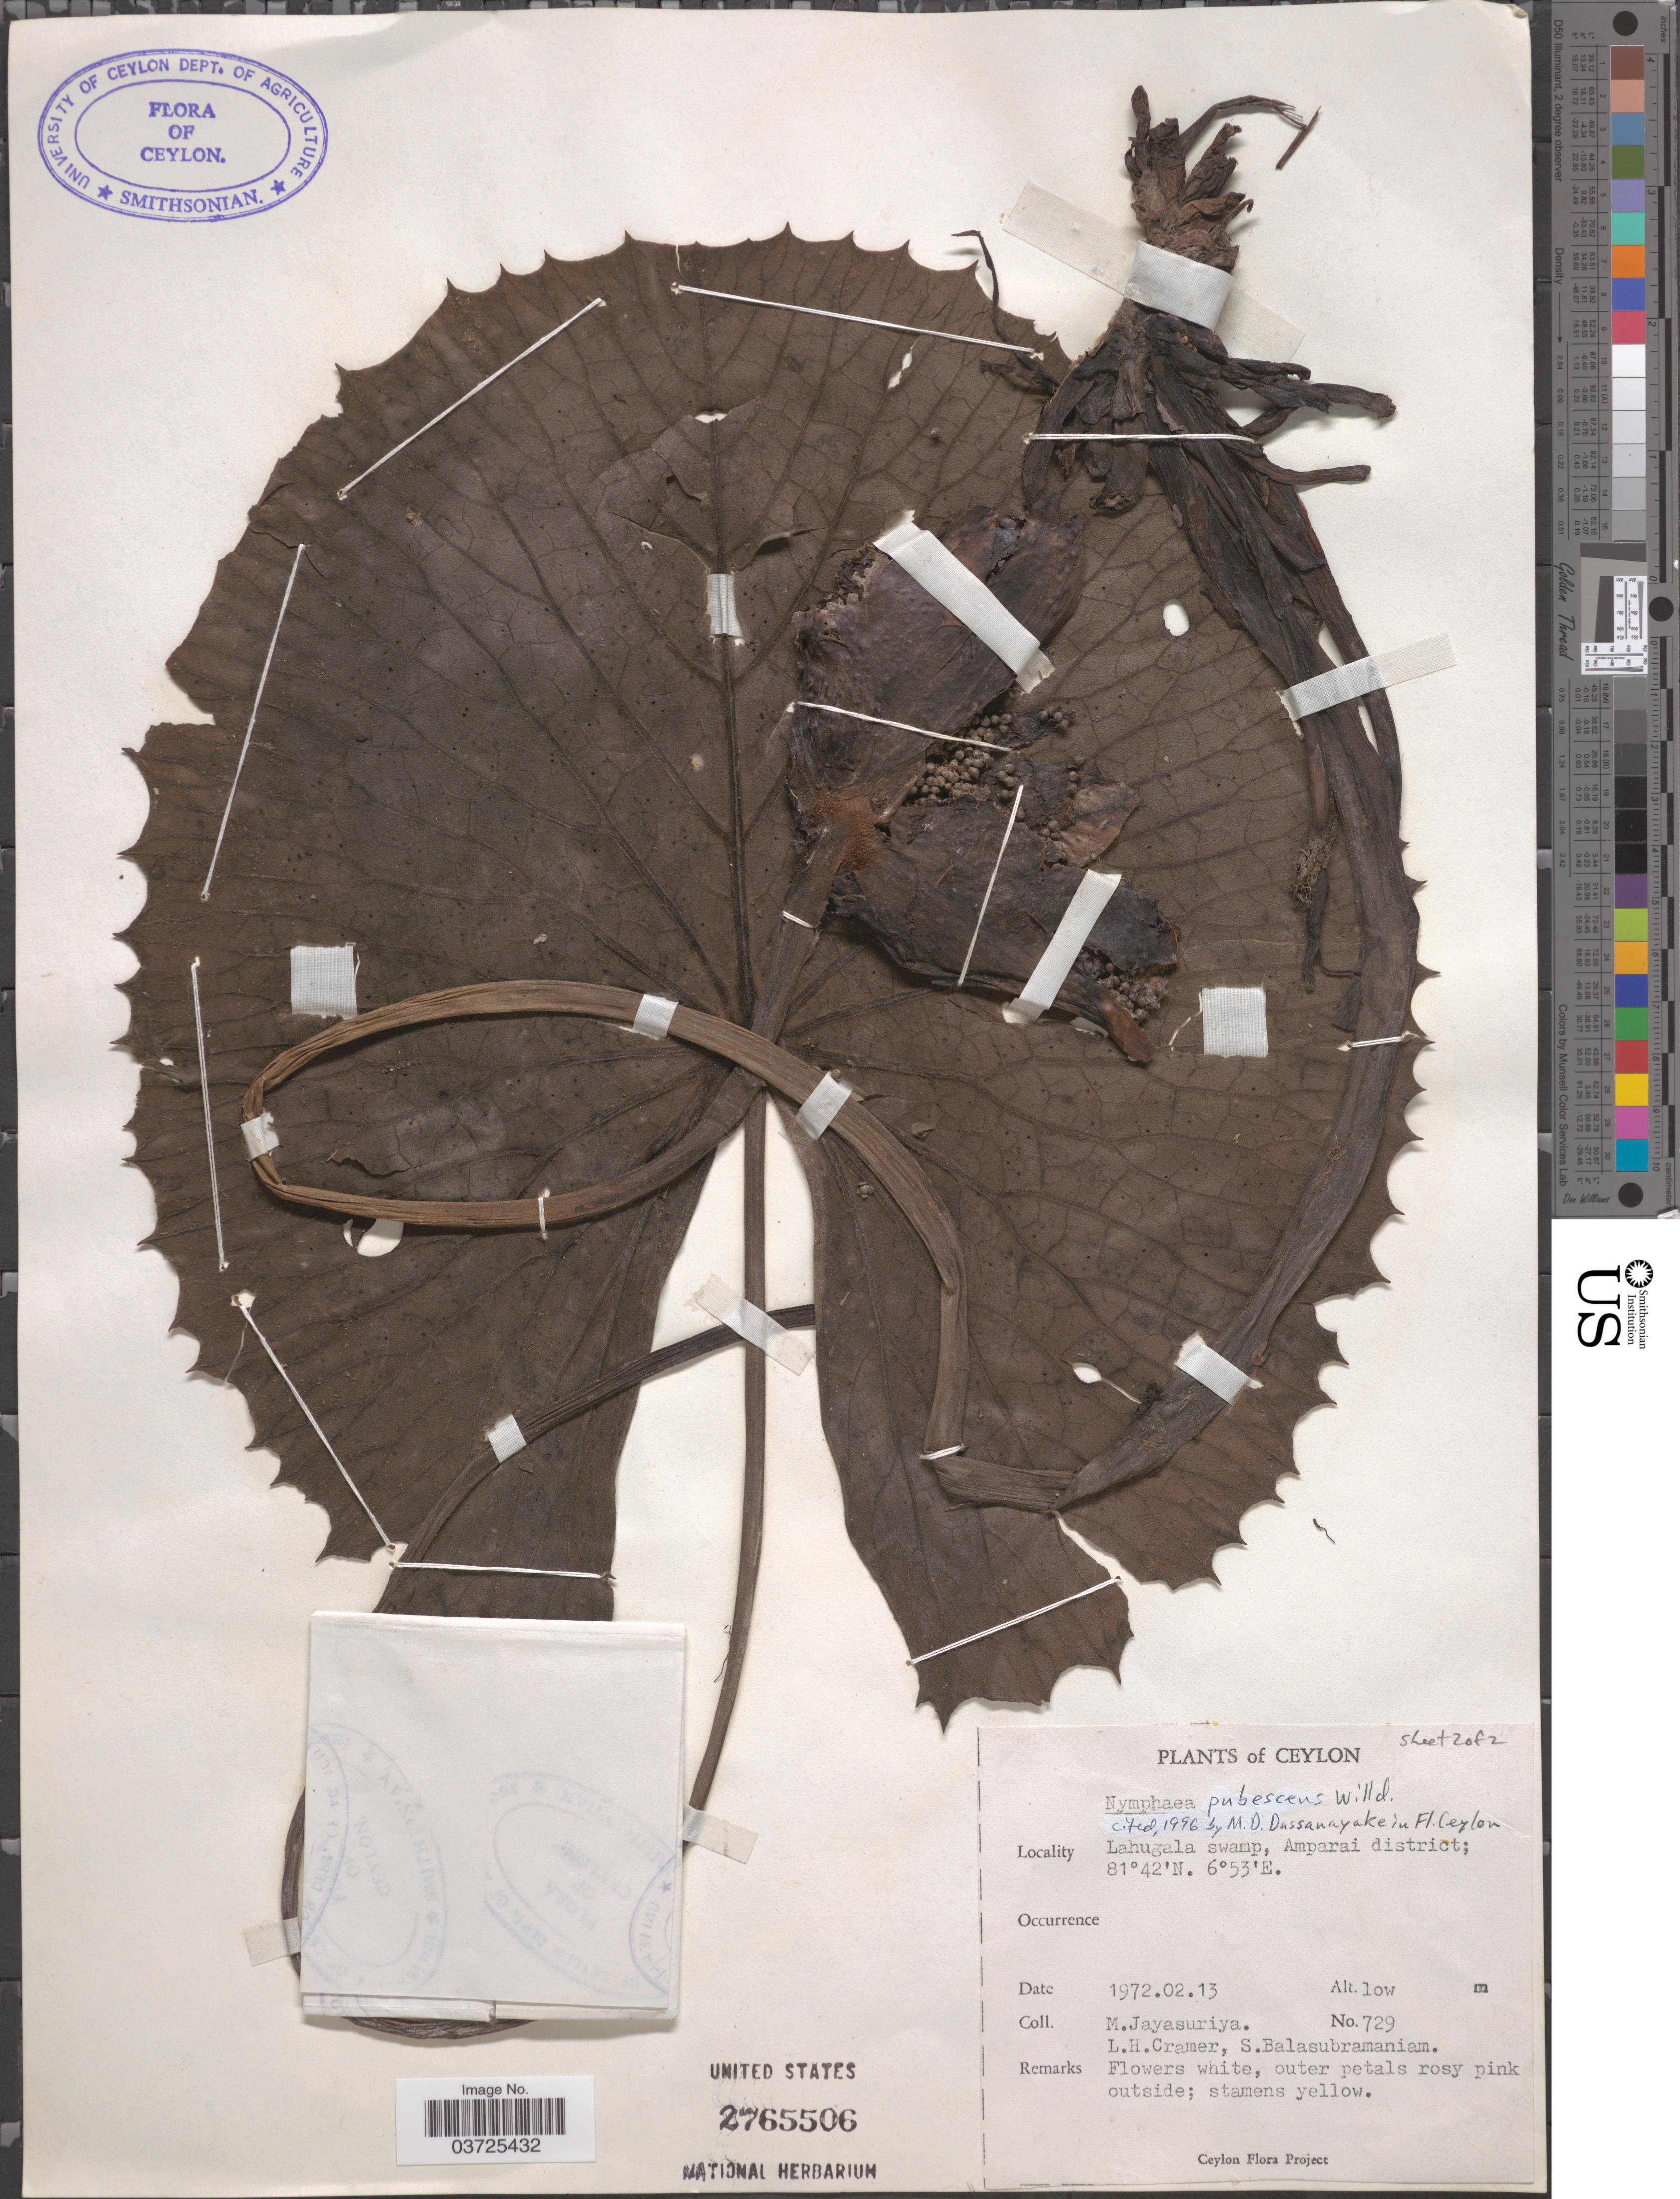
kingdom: Plantae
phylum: Tracheophyta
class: Magnoliopsida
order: Nymphaeales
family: Nymphaeaceae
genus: Nymphaea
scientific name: Nymphaea pubescens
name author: Willd.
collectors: M. Jayasuriya, L. H. Cramer & S. Balasubramaniam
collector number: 729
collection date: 1972-02-13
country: Sri Lanka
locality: Ceylon. Lahugala swamp, Amparai district.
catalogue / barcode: US 2765506